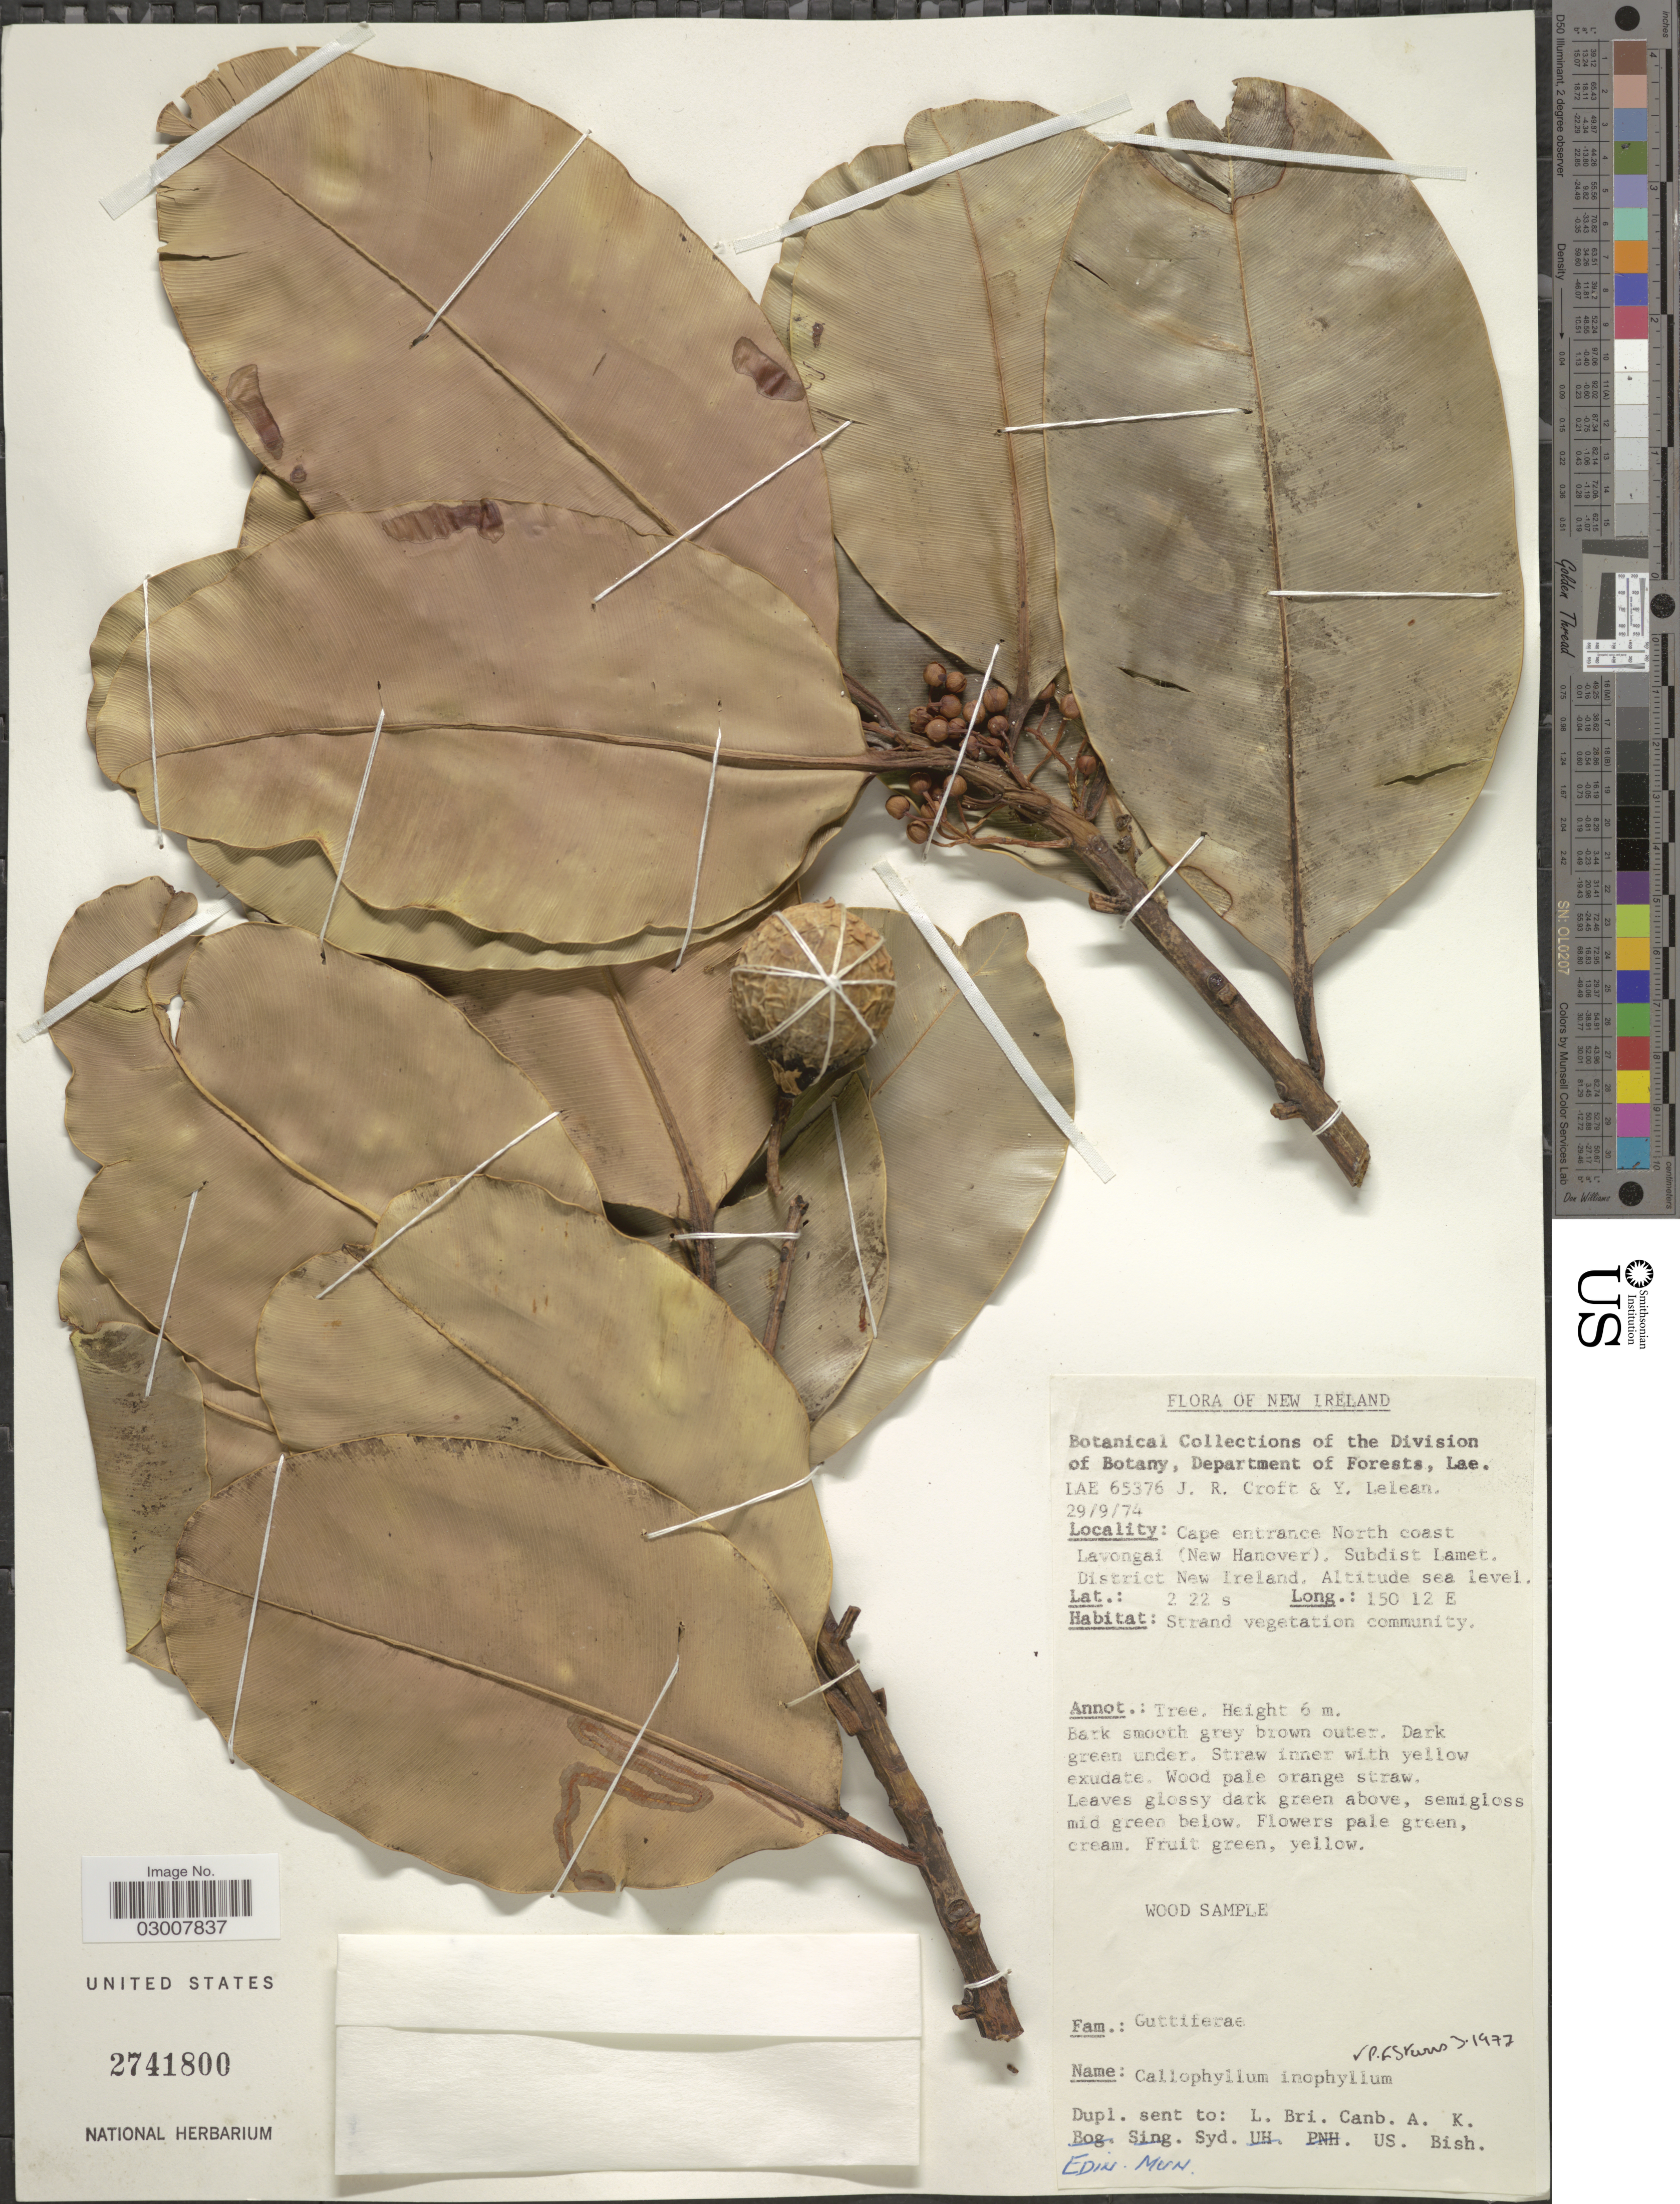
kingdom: Plantae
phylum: Tracheophyta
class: Magnoliopsida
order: Malpighiales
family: Calophyllaceae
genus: Calophyllum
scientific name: Calophyllum inophyllum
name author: L.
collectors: J. R. Croft & Y. Lelean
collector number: LAE 65376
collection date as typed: Transcribed d/m/y: 29/9/74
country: Papua New Guinea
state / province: New Ireland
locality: Cape entrance North coast, Lavongai (New Hanover). Subdist. Lamet. District New Ireland.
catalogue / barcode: US 2741800